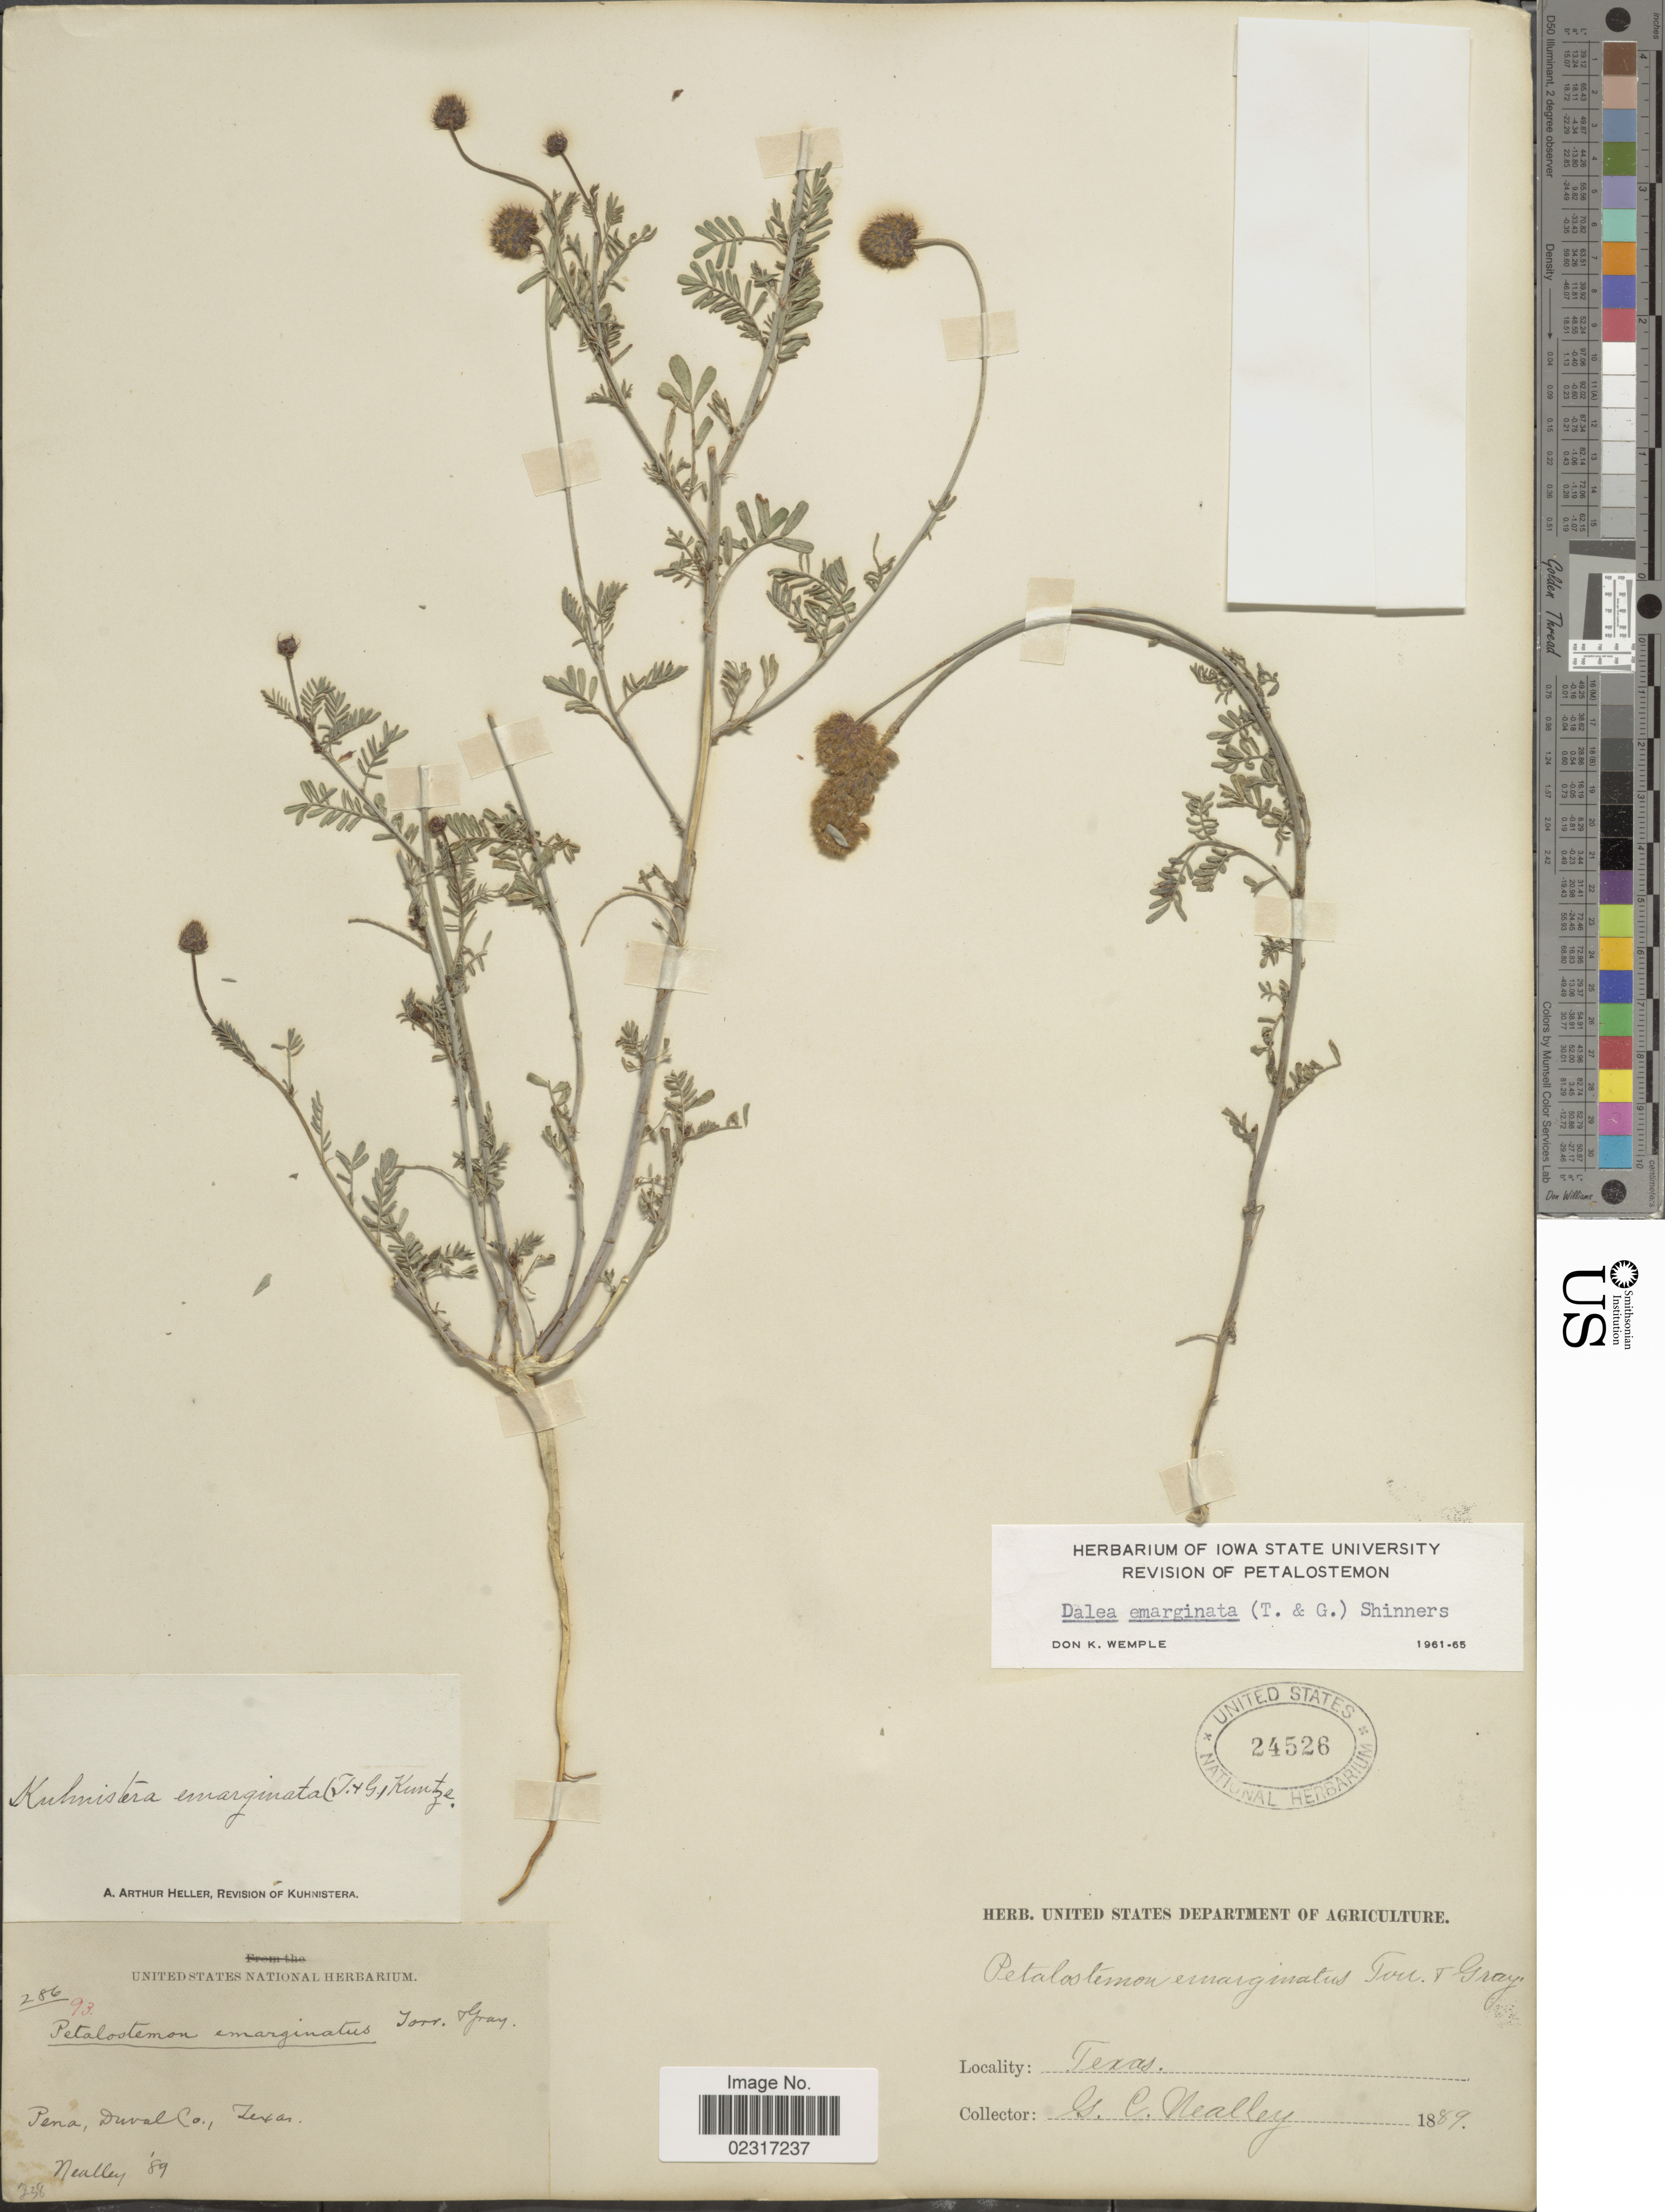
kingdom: Plantae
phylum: Tracheophyta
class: Magnoliopsida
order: Fabales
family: Fabaceae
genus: Dalea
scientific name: Dalea emarginata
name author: (Torr. & A. Gray) Shinners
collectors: G. Neally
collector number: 286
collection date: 1889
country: United States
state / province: Texas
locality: Pena, Dural Co.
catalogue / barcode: US 24526